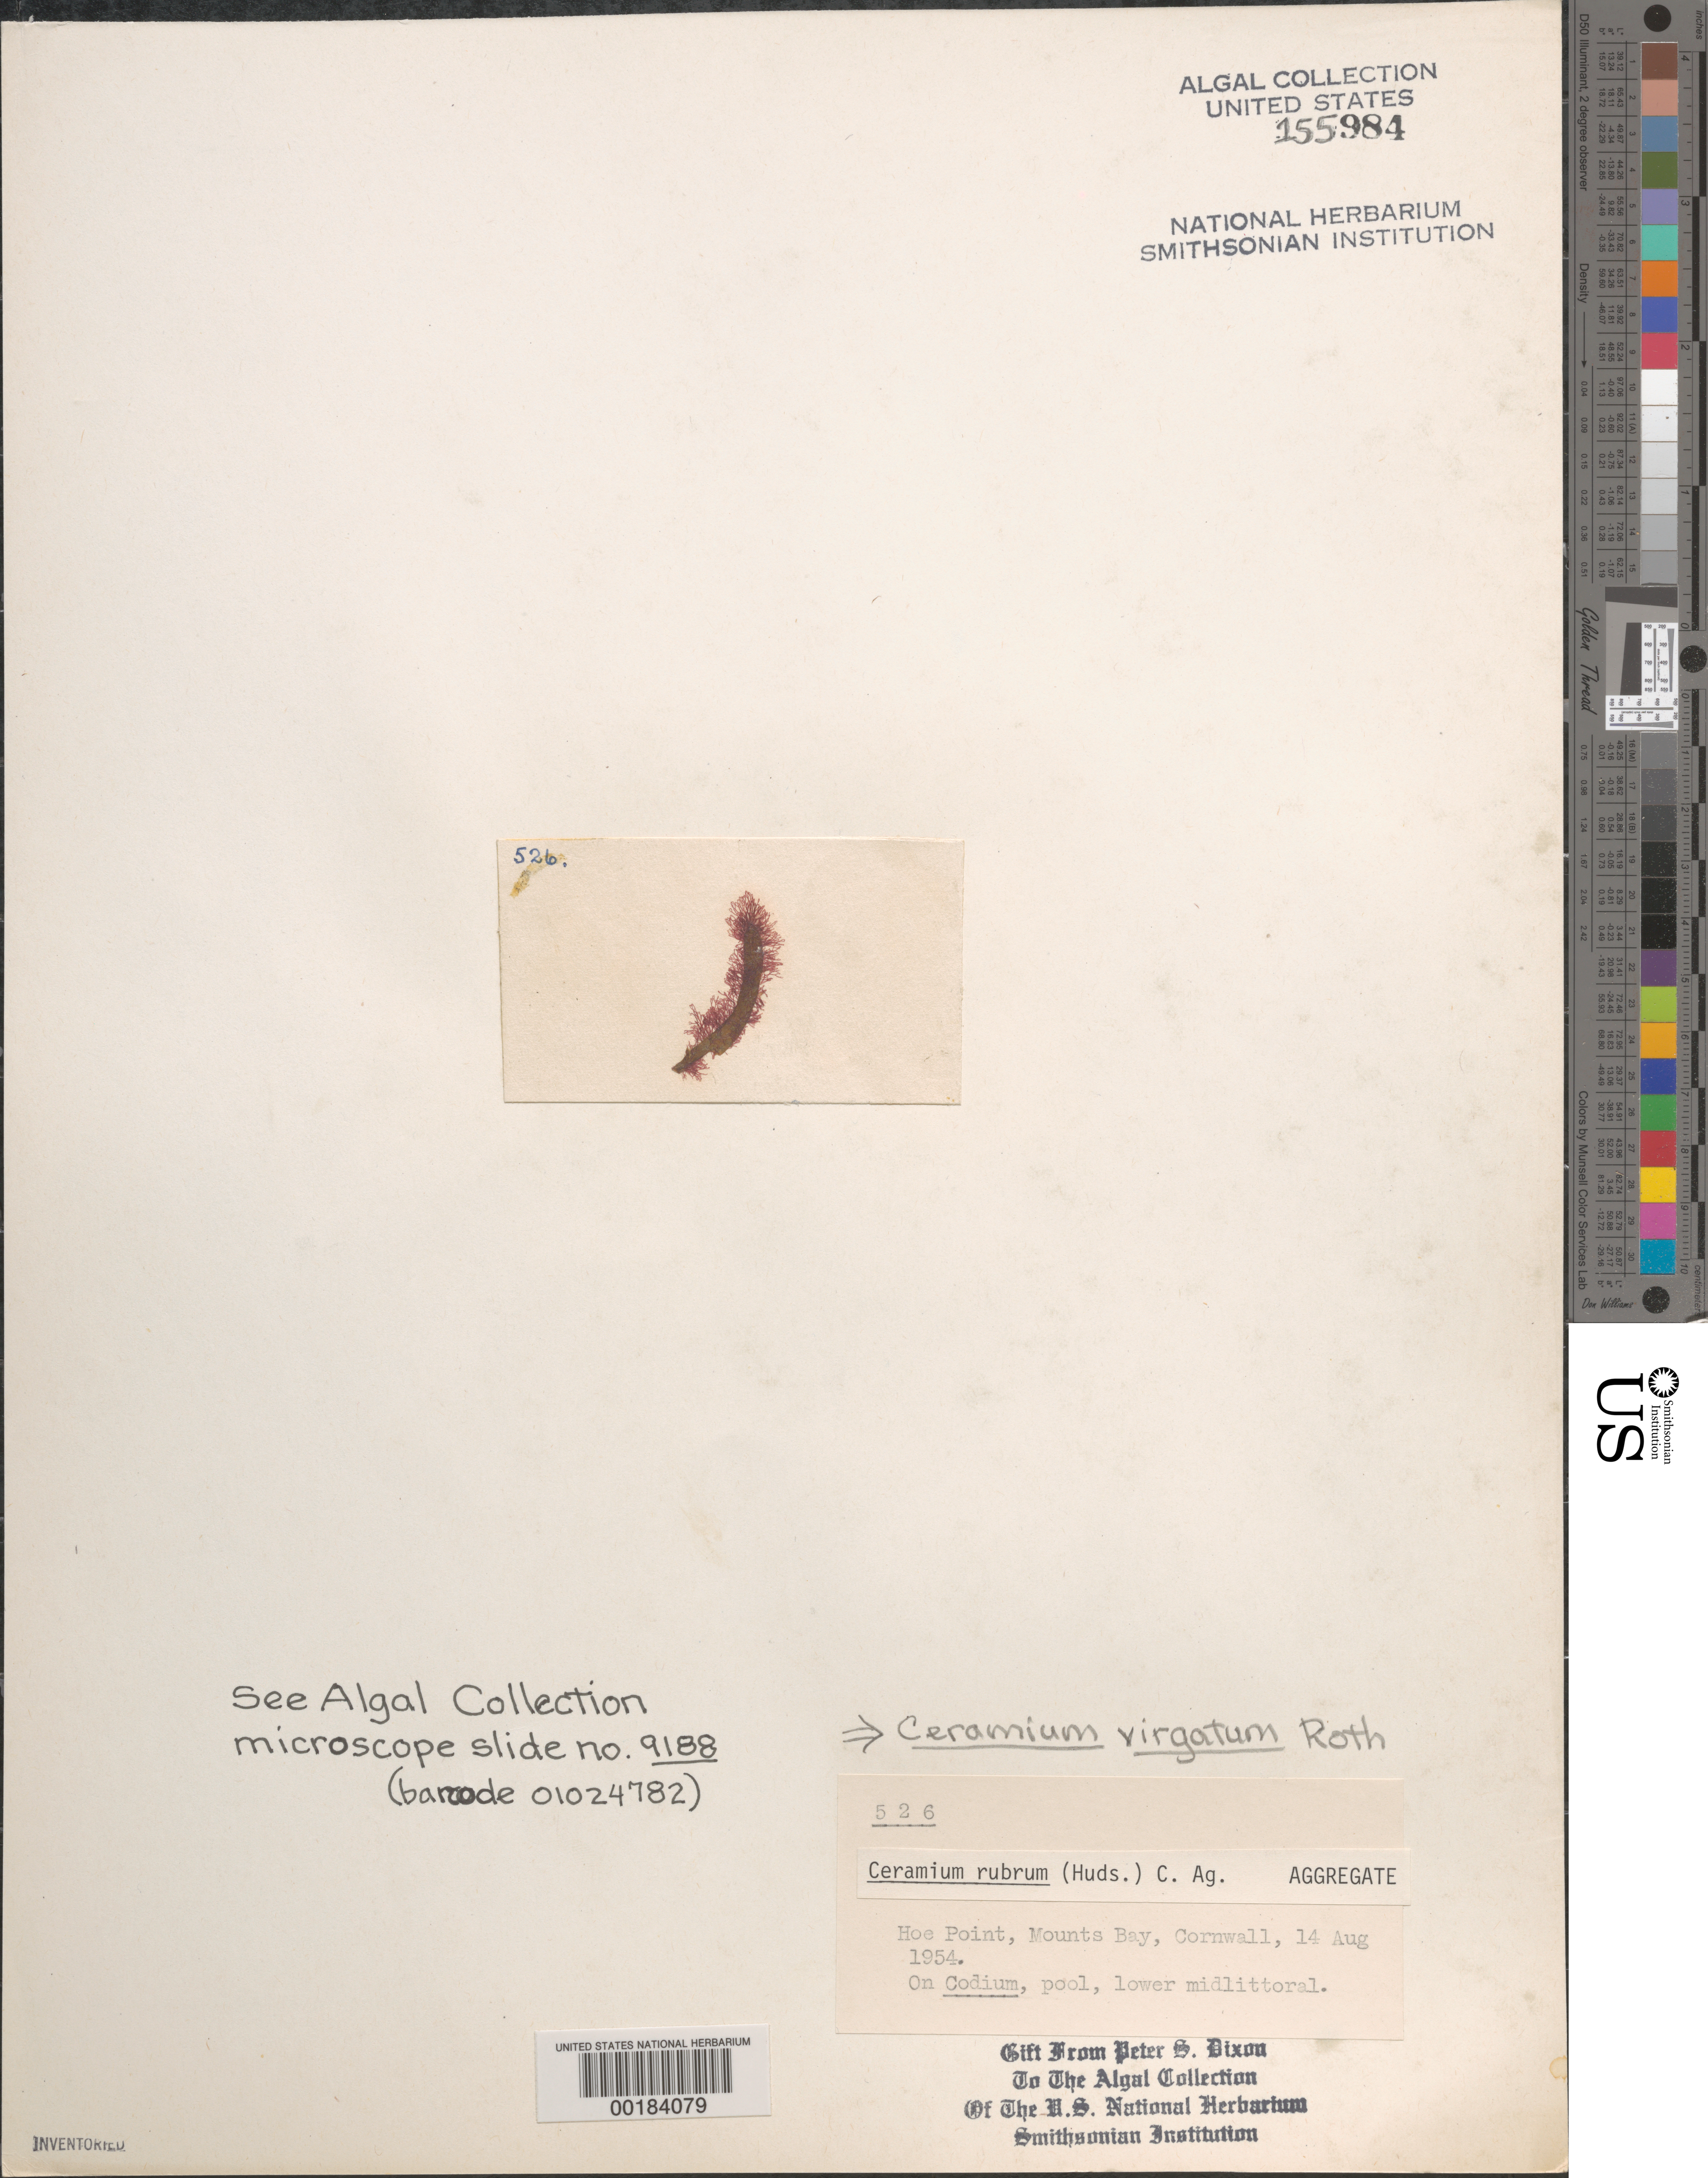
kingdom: Plantae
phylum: Rhodophyta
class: Florideophyceae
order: Ceramiales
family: Ceramiaceae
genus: Ceramium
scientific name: Ceramium virgatum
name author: Roth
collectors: P. S. Dixon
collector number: PSD 526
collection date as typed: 14 Aug 1954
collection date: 1954-08-14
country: United Kingdom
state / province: England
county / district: Cornwall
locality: Hoe Point, Mounts Bay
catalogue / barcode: US 155984